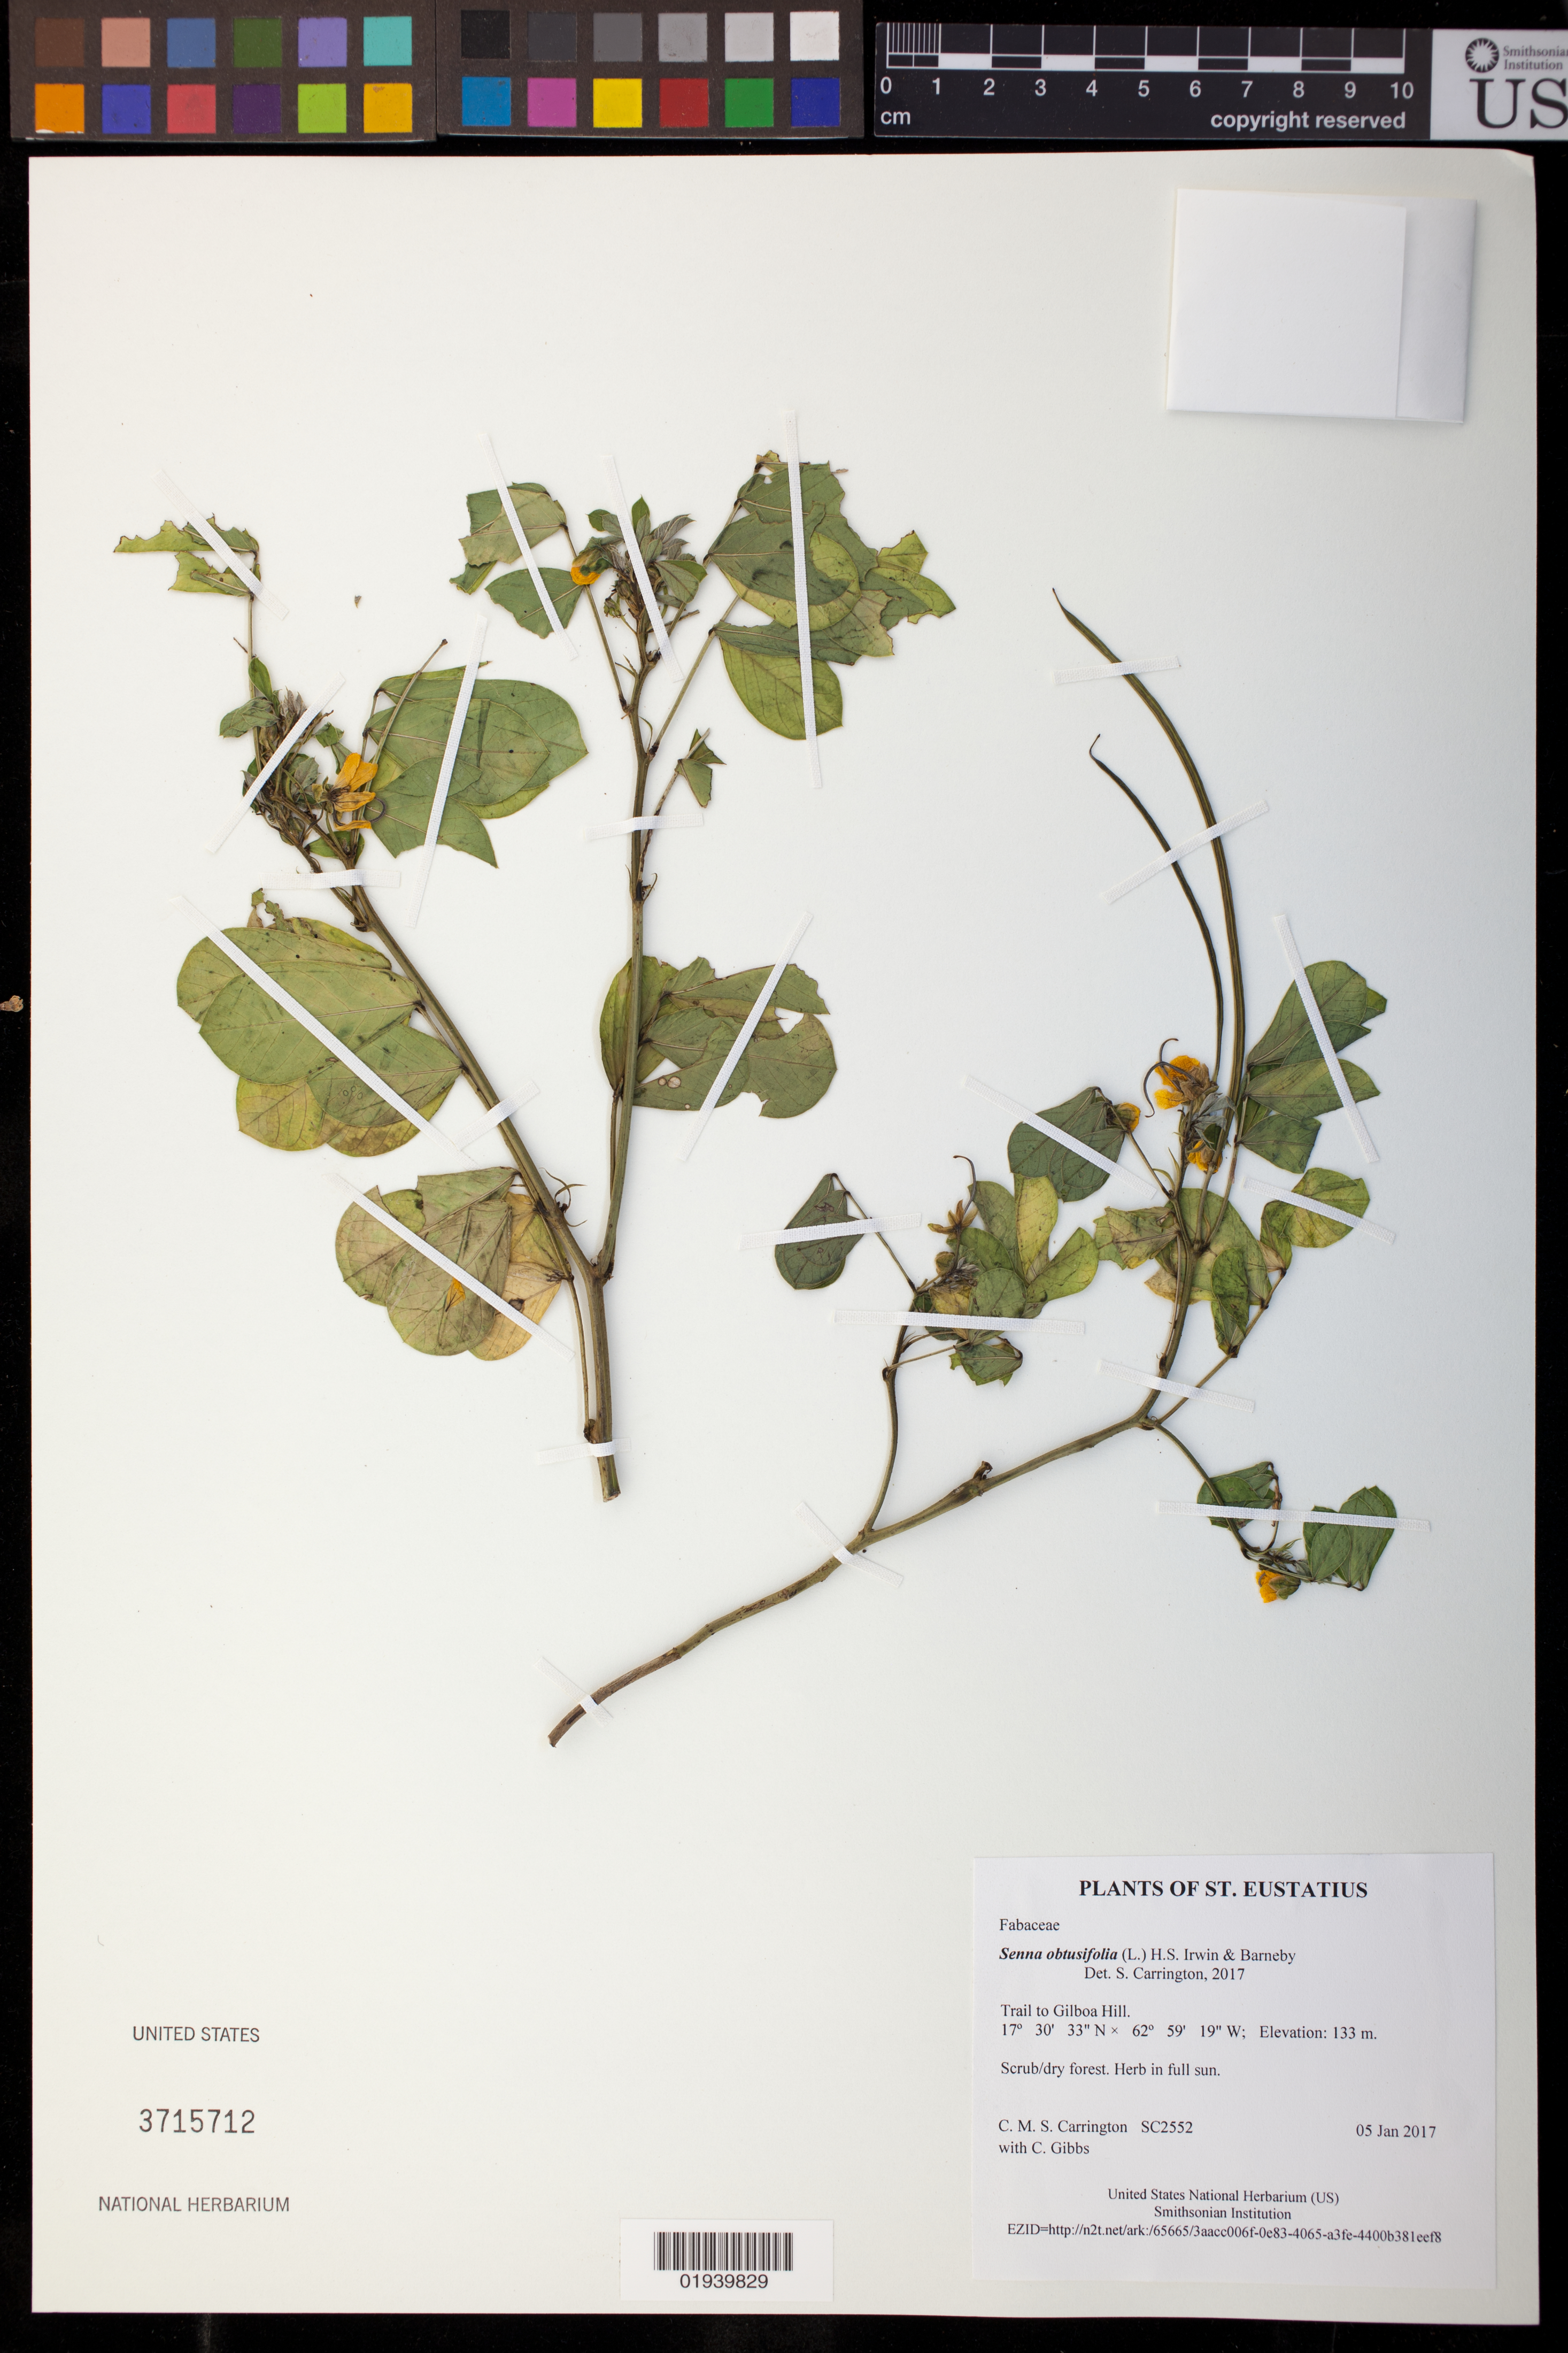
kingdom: Plantae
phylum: Tracheophyta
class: Magnoliopsida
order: Fabales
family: Fabaceae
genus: Senna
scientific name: Senna obtusifolia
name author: (L.) H.S. Irwin & Barneby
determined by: Carrington, C. M. S.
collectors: C. M. S. Carrington & C. Gibbs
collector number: SC2552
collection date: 2017-01-05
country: Netherlands Antilles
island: St. Eustatius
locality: Trail to Gilboa Hill.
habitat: Scrub/dry forest.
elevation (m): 133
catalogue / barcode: US 3715712